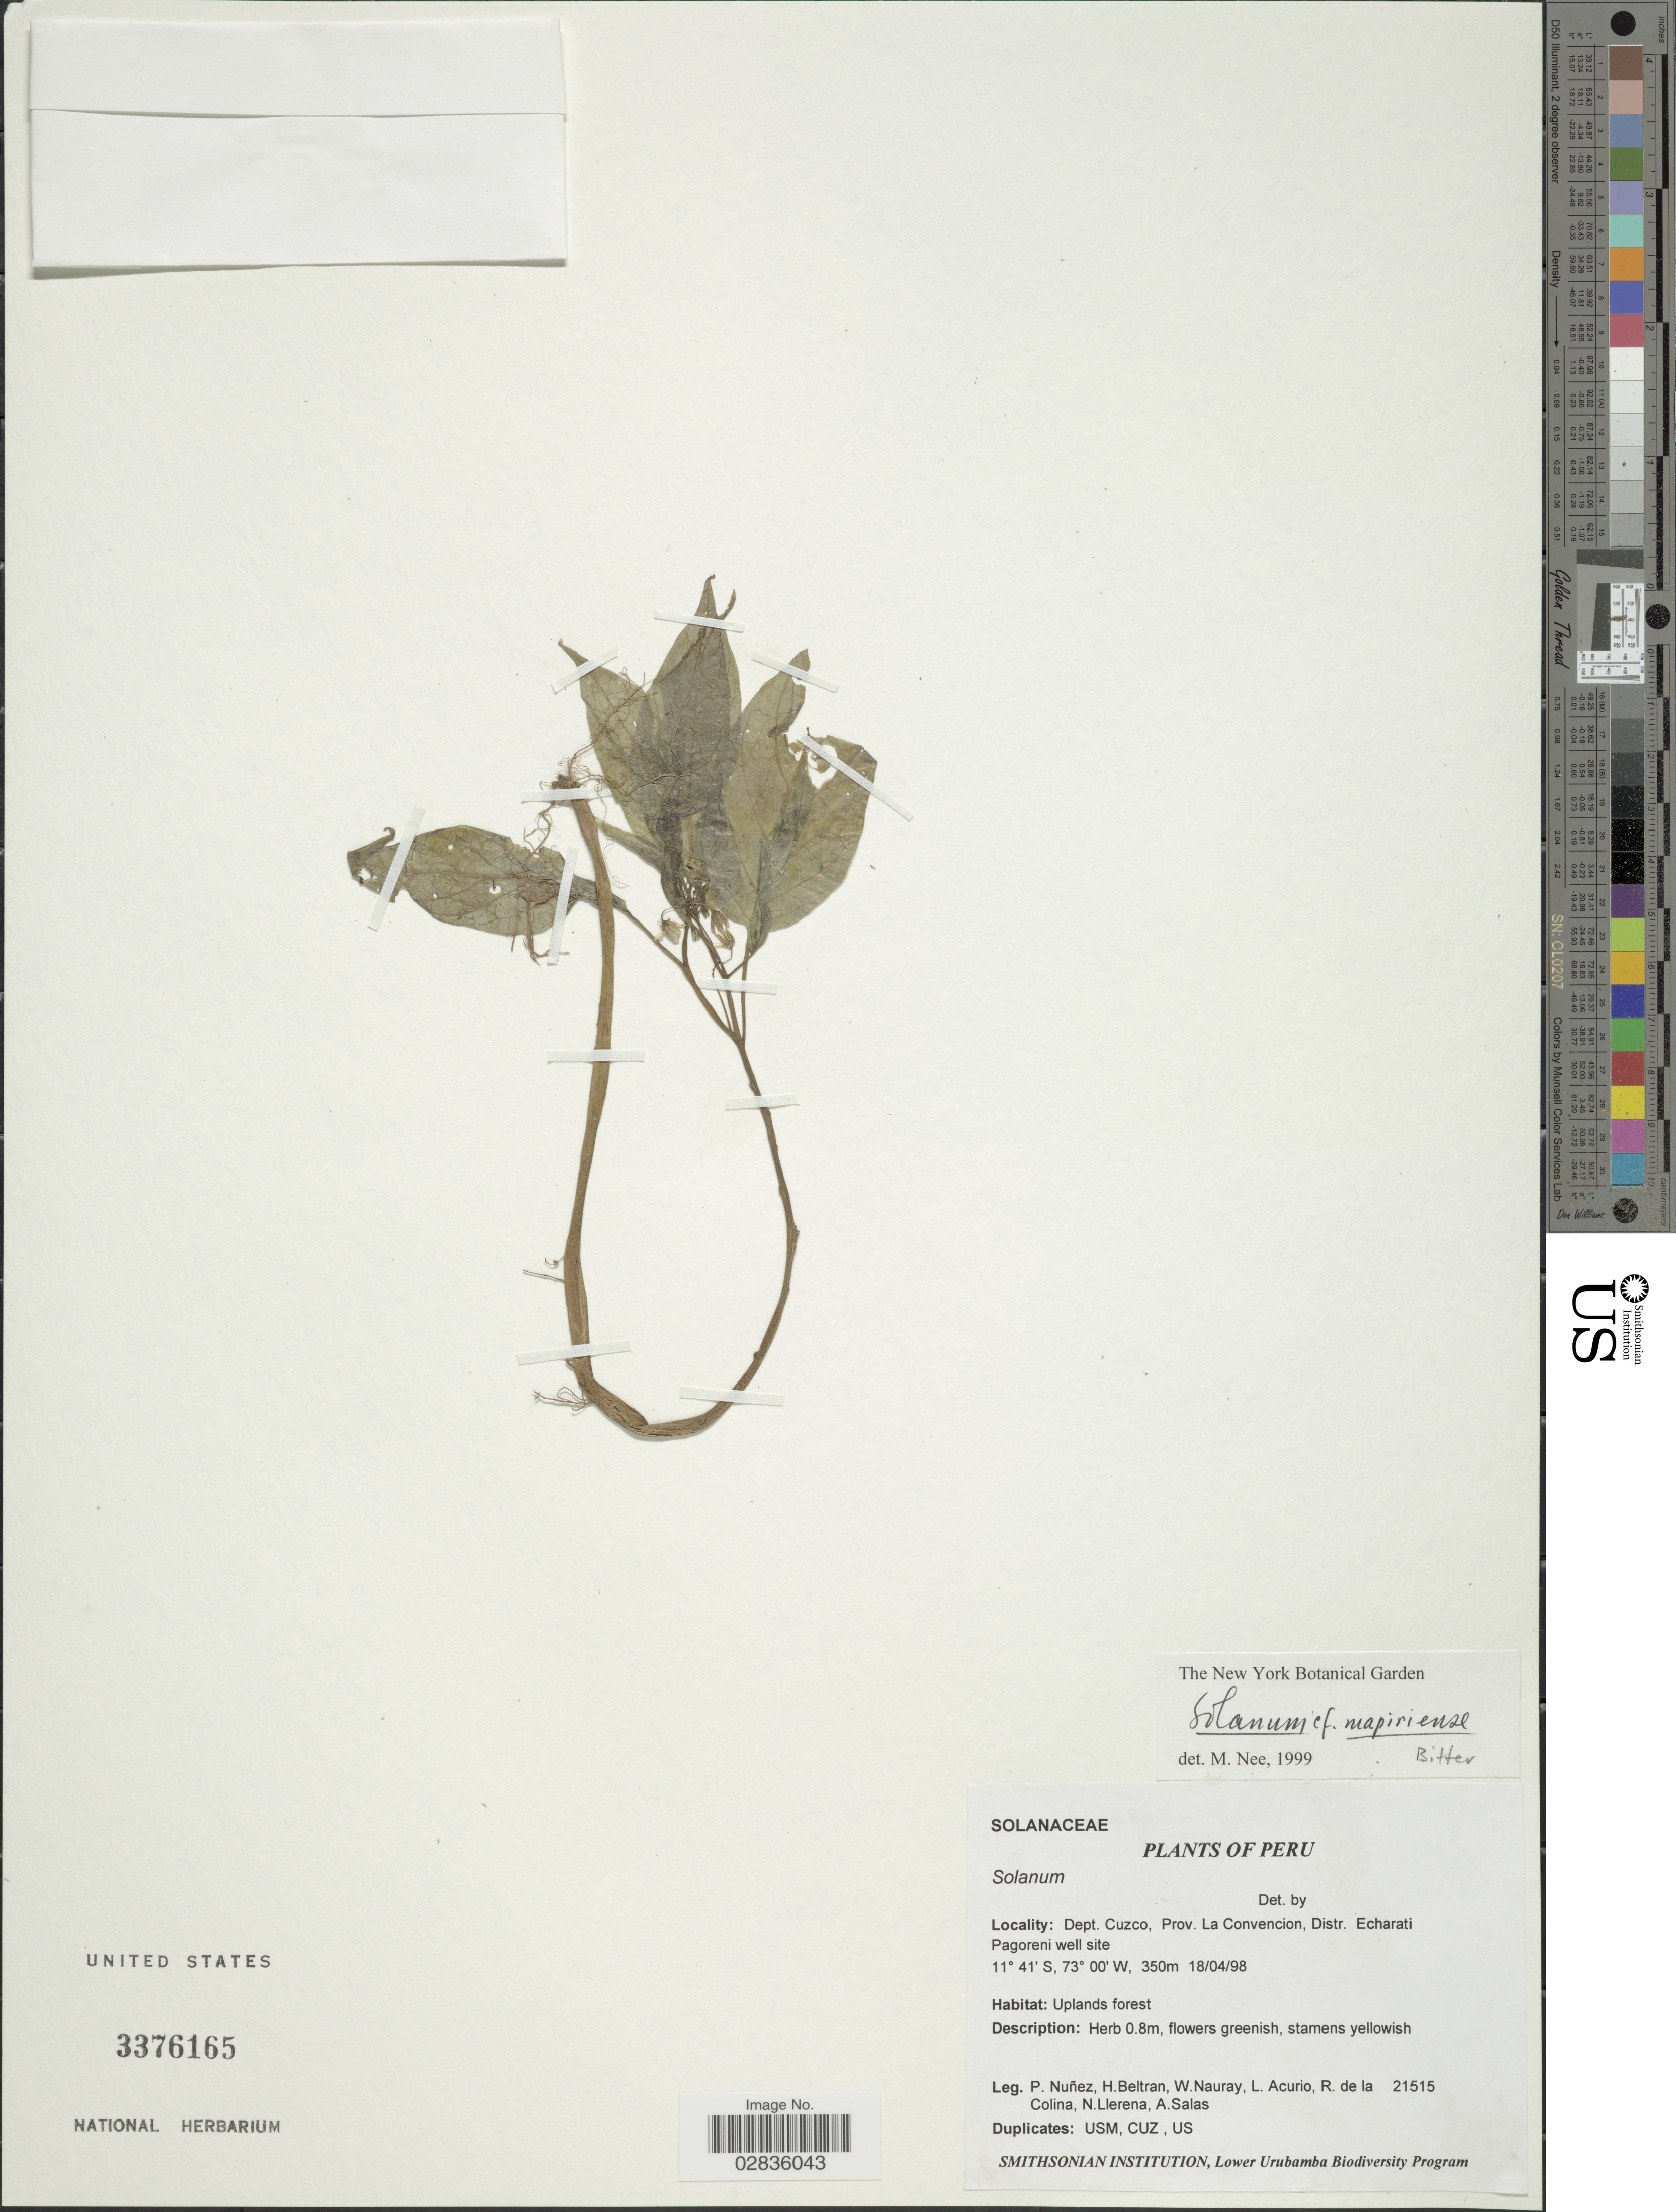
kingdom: Plantae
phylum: Tracheophyta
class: Magnoliopsida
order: Solanales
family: Solanaceae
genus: Solanum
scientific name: Solanum mapiriense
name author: Bitter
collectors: P. Nuñez V., H. Beltran, W. Nauray, L. Acurio & et al.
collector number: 21515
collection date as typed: Transcribed d/m/y: 18/4/98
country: Peru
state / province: Cusco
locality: Dept. Cuzco, Prov. La Convencion, Distr. Echarati Pagoreni well site.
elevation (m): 350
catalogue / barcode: US 3376165